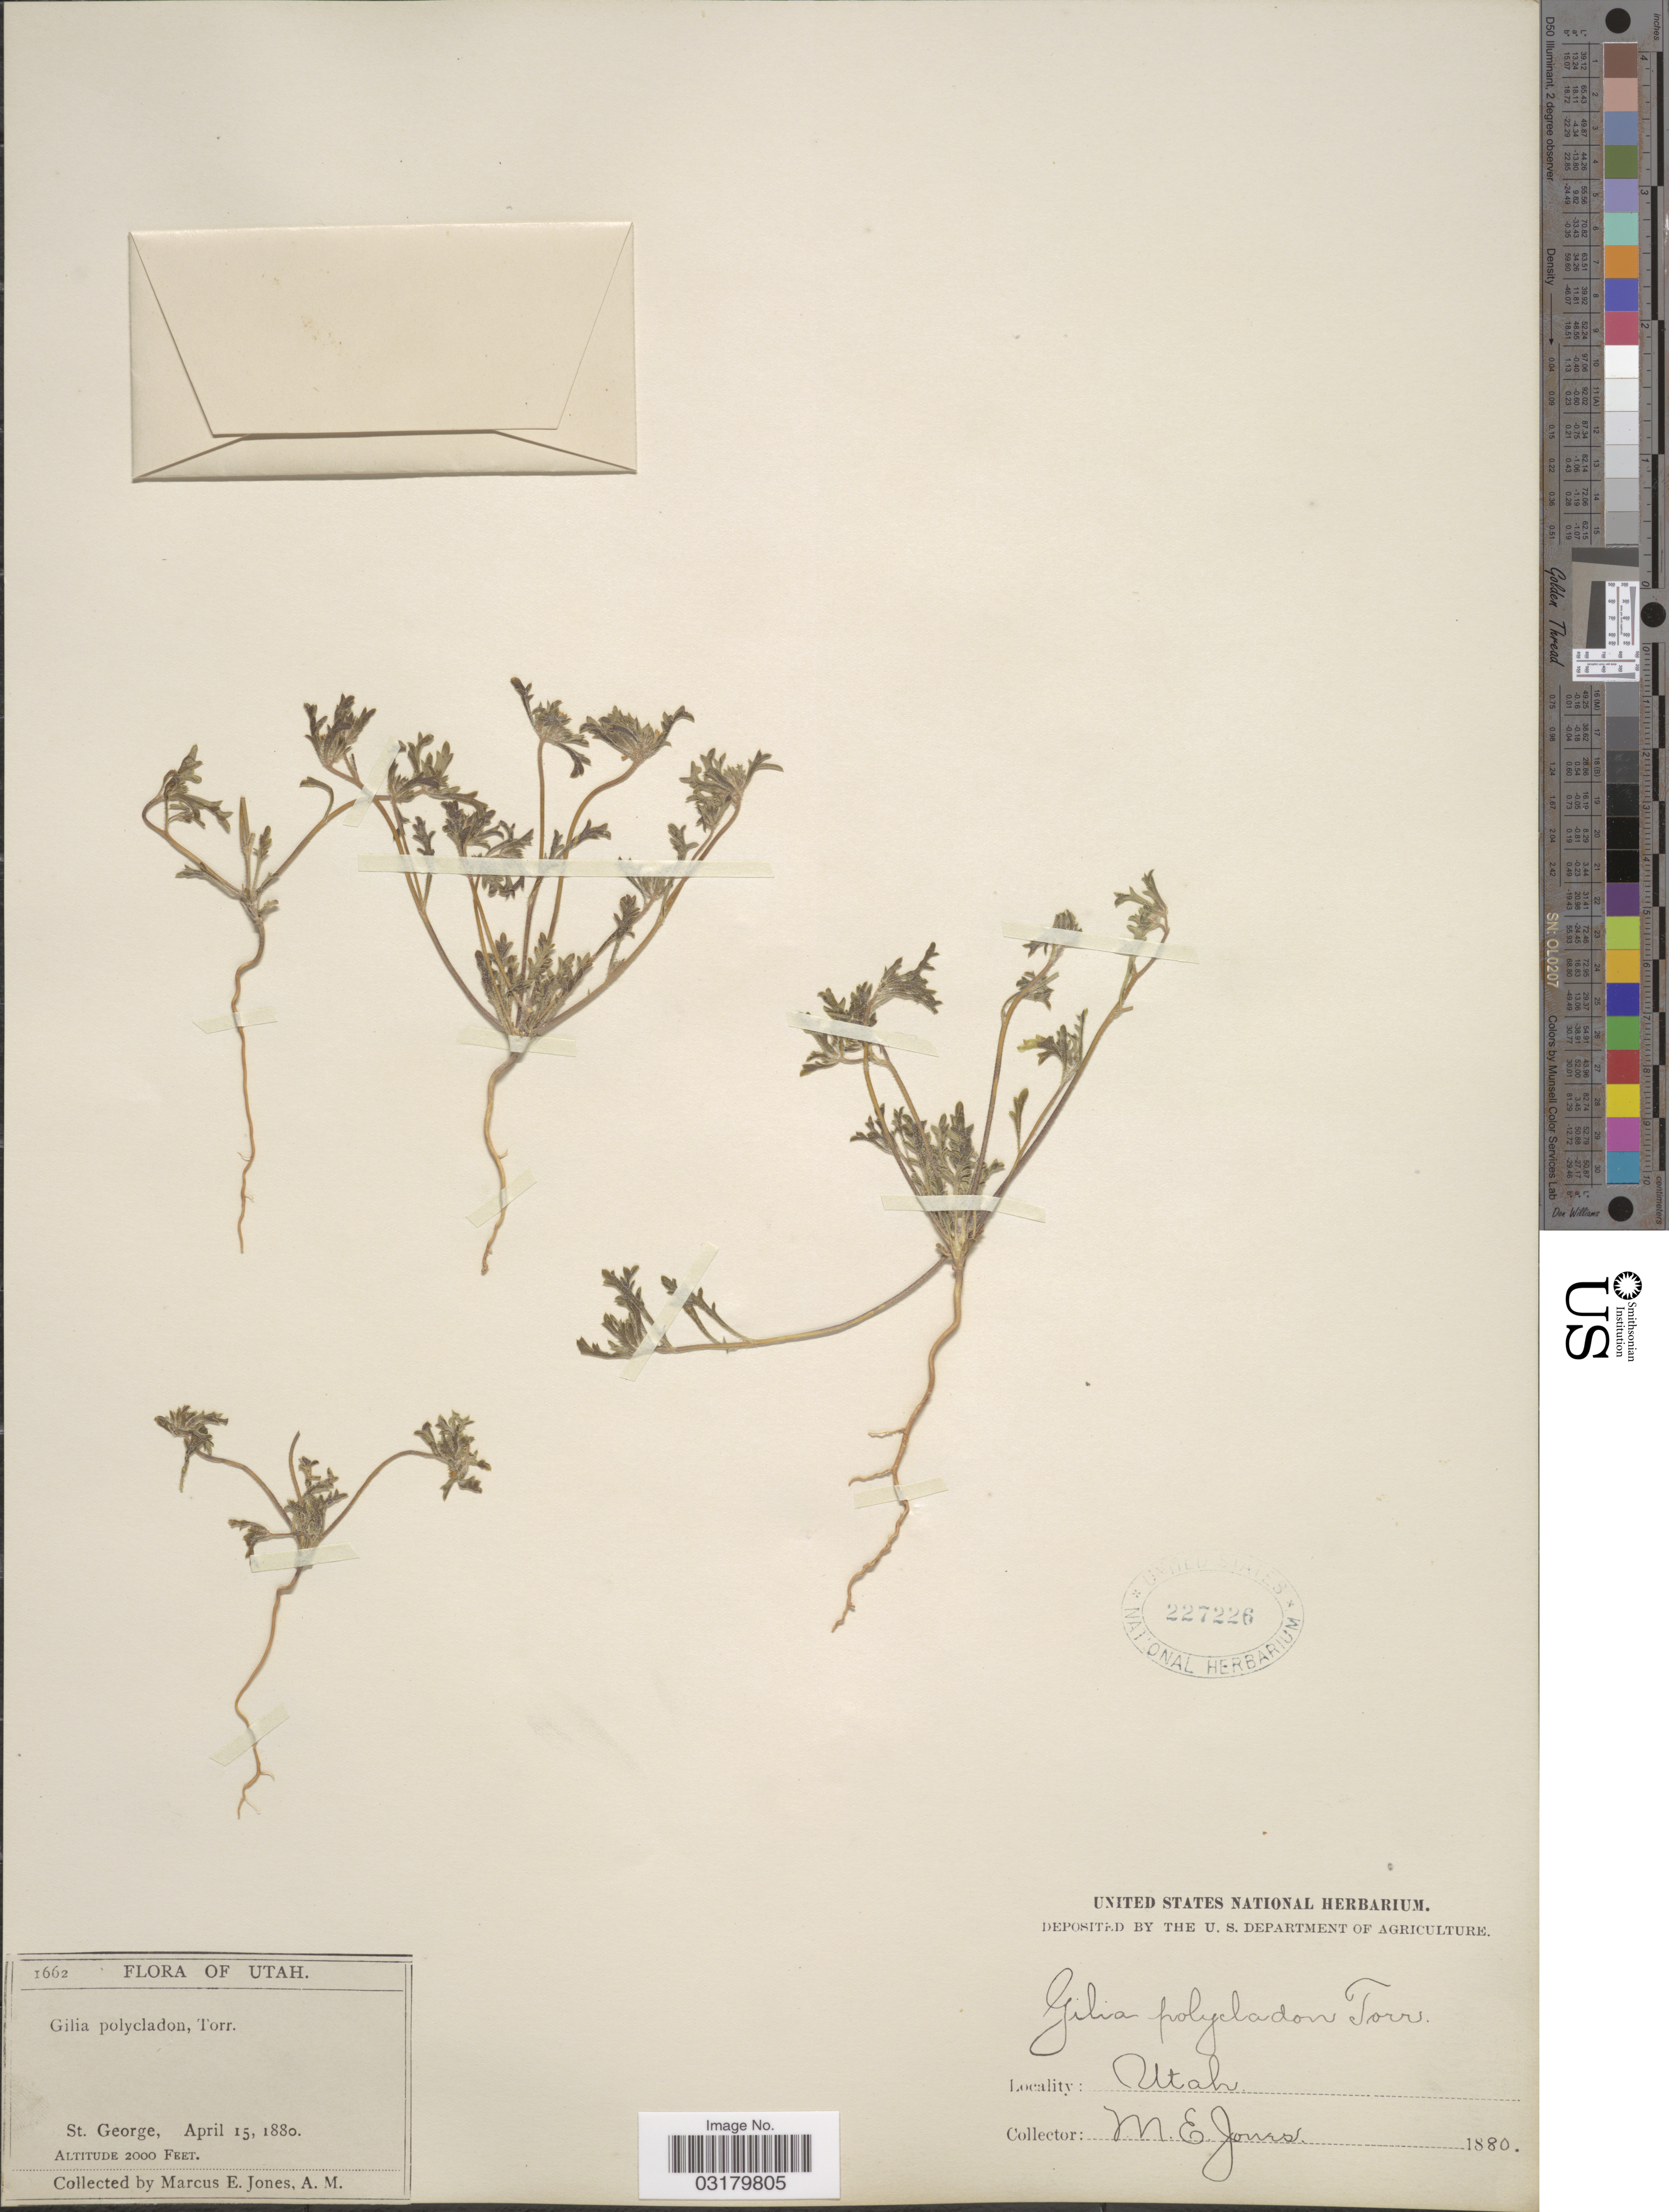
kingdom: Plantae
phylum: Tracheophyta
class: Magnoliopsida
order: Ericales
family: Polemoniaceae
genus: Ipomopsis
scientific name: Ipomopsis polycladon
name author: (Torr.) V.E. Grant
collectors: M. E. Jones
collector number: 1662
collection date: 1880-04-15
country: United States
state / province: Utah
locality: St George.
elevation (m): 610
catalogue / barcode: US 227226